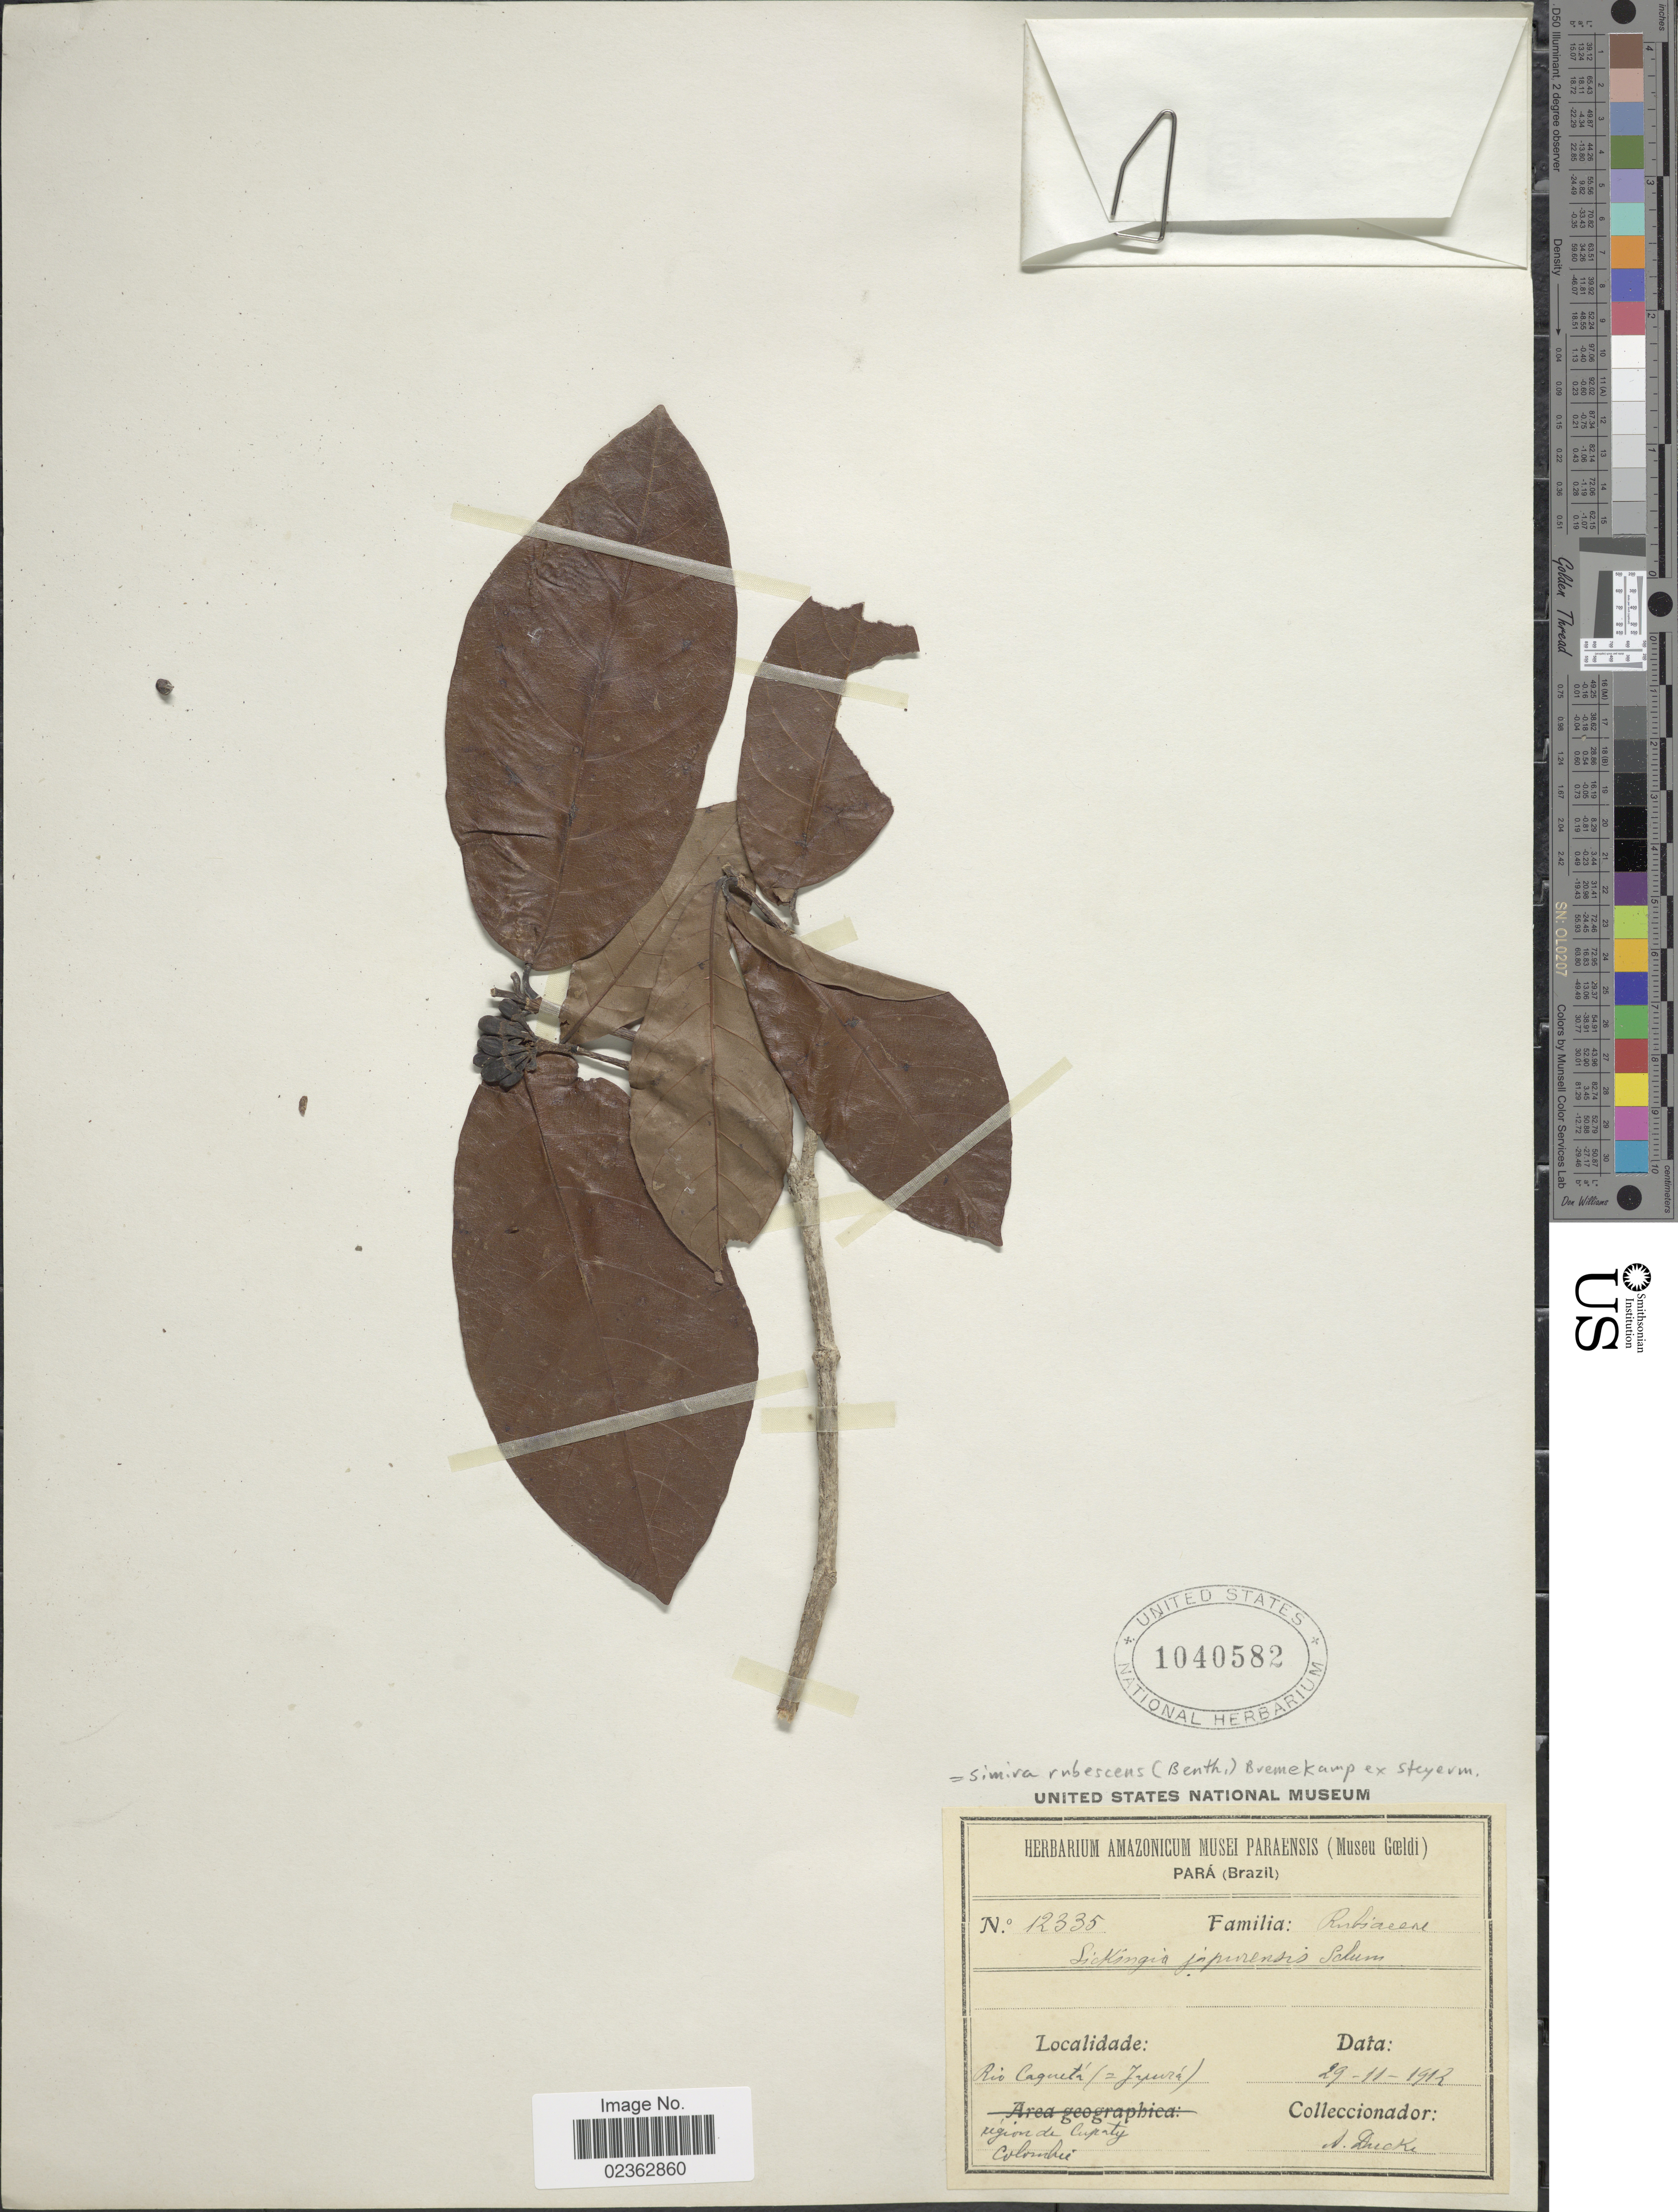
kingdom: Plantae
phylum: Tracheophyta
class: Magnoliopsida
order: Gentianales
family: Rubiaceae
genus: Simira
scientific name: Simira rubescens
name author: (Benth.) Bremek. ex Steyerm.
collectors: A. Ducke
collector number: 12335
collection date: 1912-11-29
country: Colombia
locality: Rio Caqueta (Japura), region de Cupaty Columbie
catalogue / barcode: US 1040582